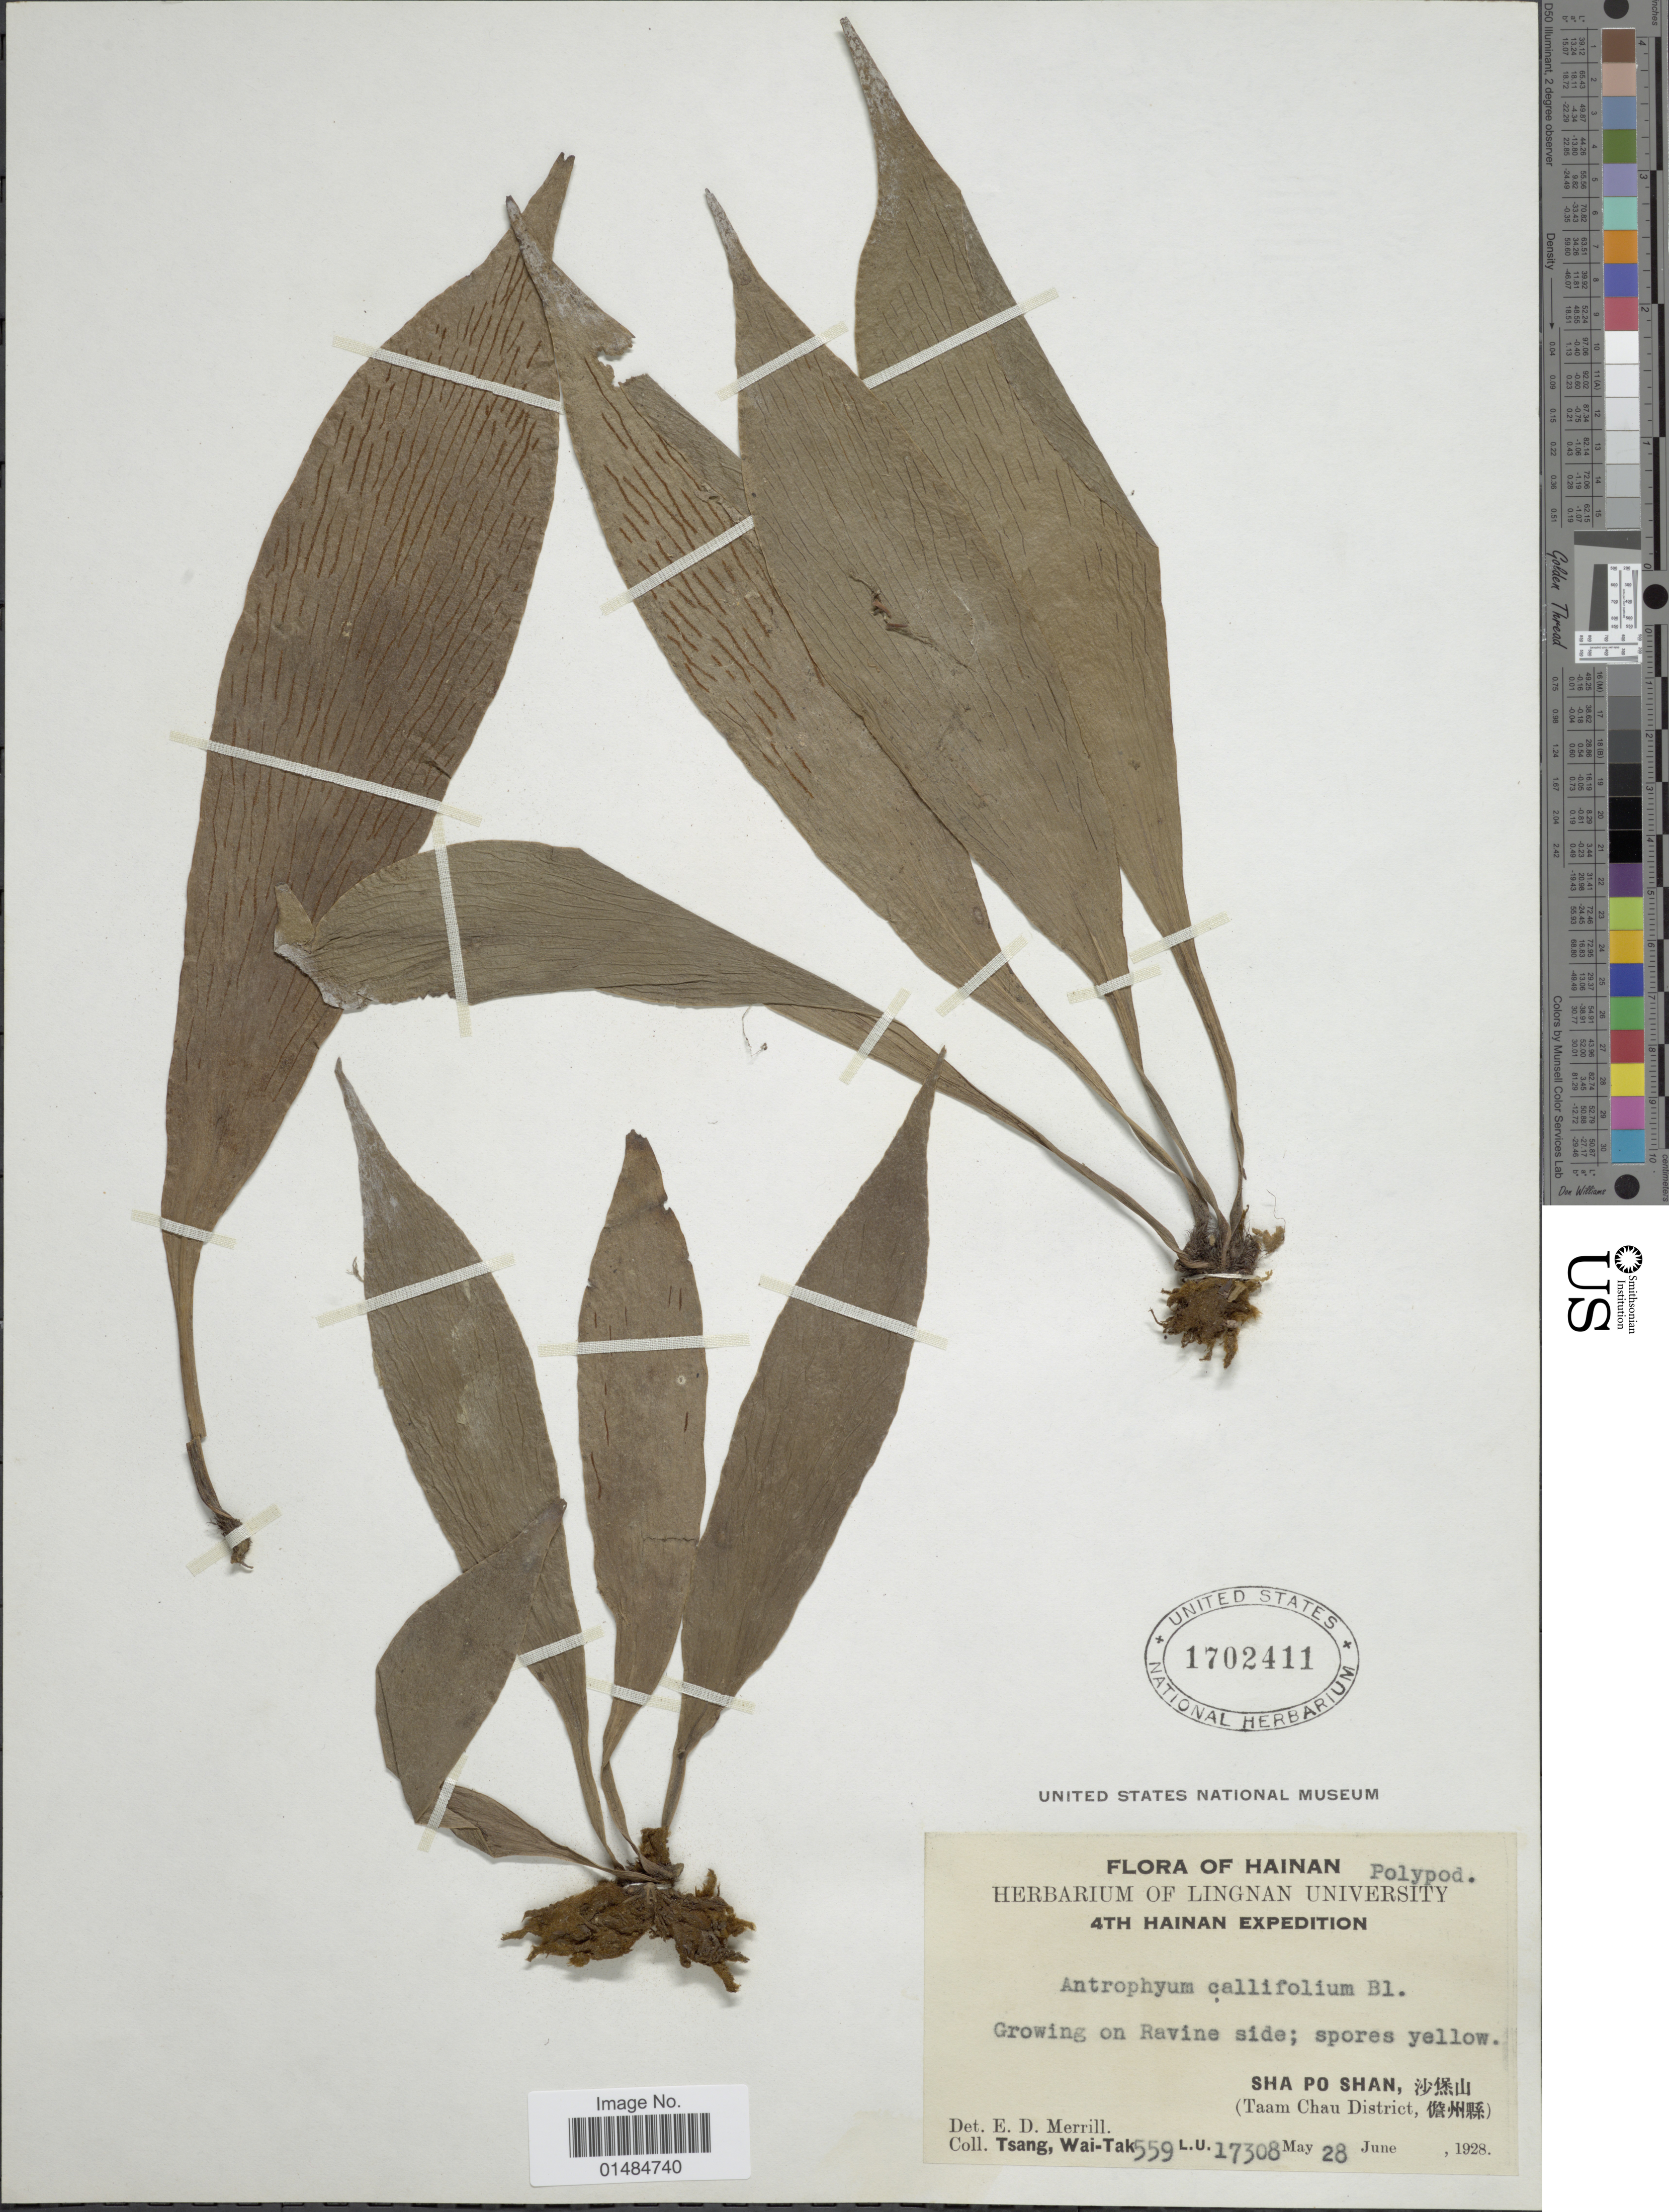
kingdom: Plantae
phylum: Tracheophyta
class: Polypodiopsida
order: Polypodiales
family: Pteridaceae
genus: Antrophyum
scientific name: Antrophyum callifolium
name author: Blume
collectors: W. T. Tsang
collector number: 599 LU 17308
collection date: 1928-05-28/1928-06-28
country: China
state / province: Hainan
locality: Sha Po Shan, X, (Taam Chau District, X)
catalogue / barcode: US 1702411